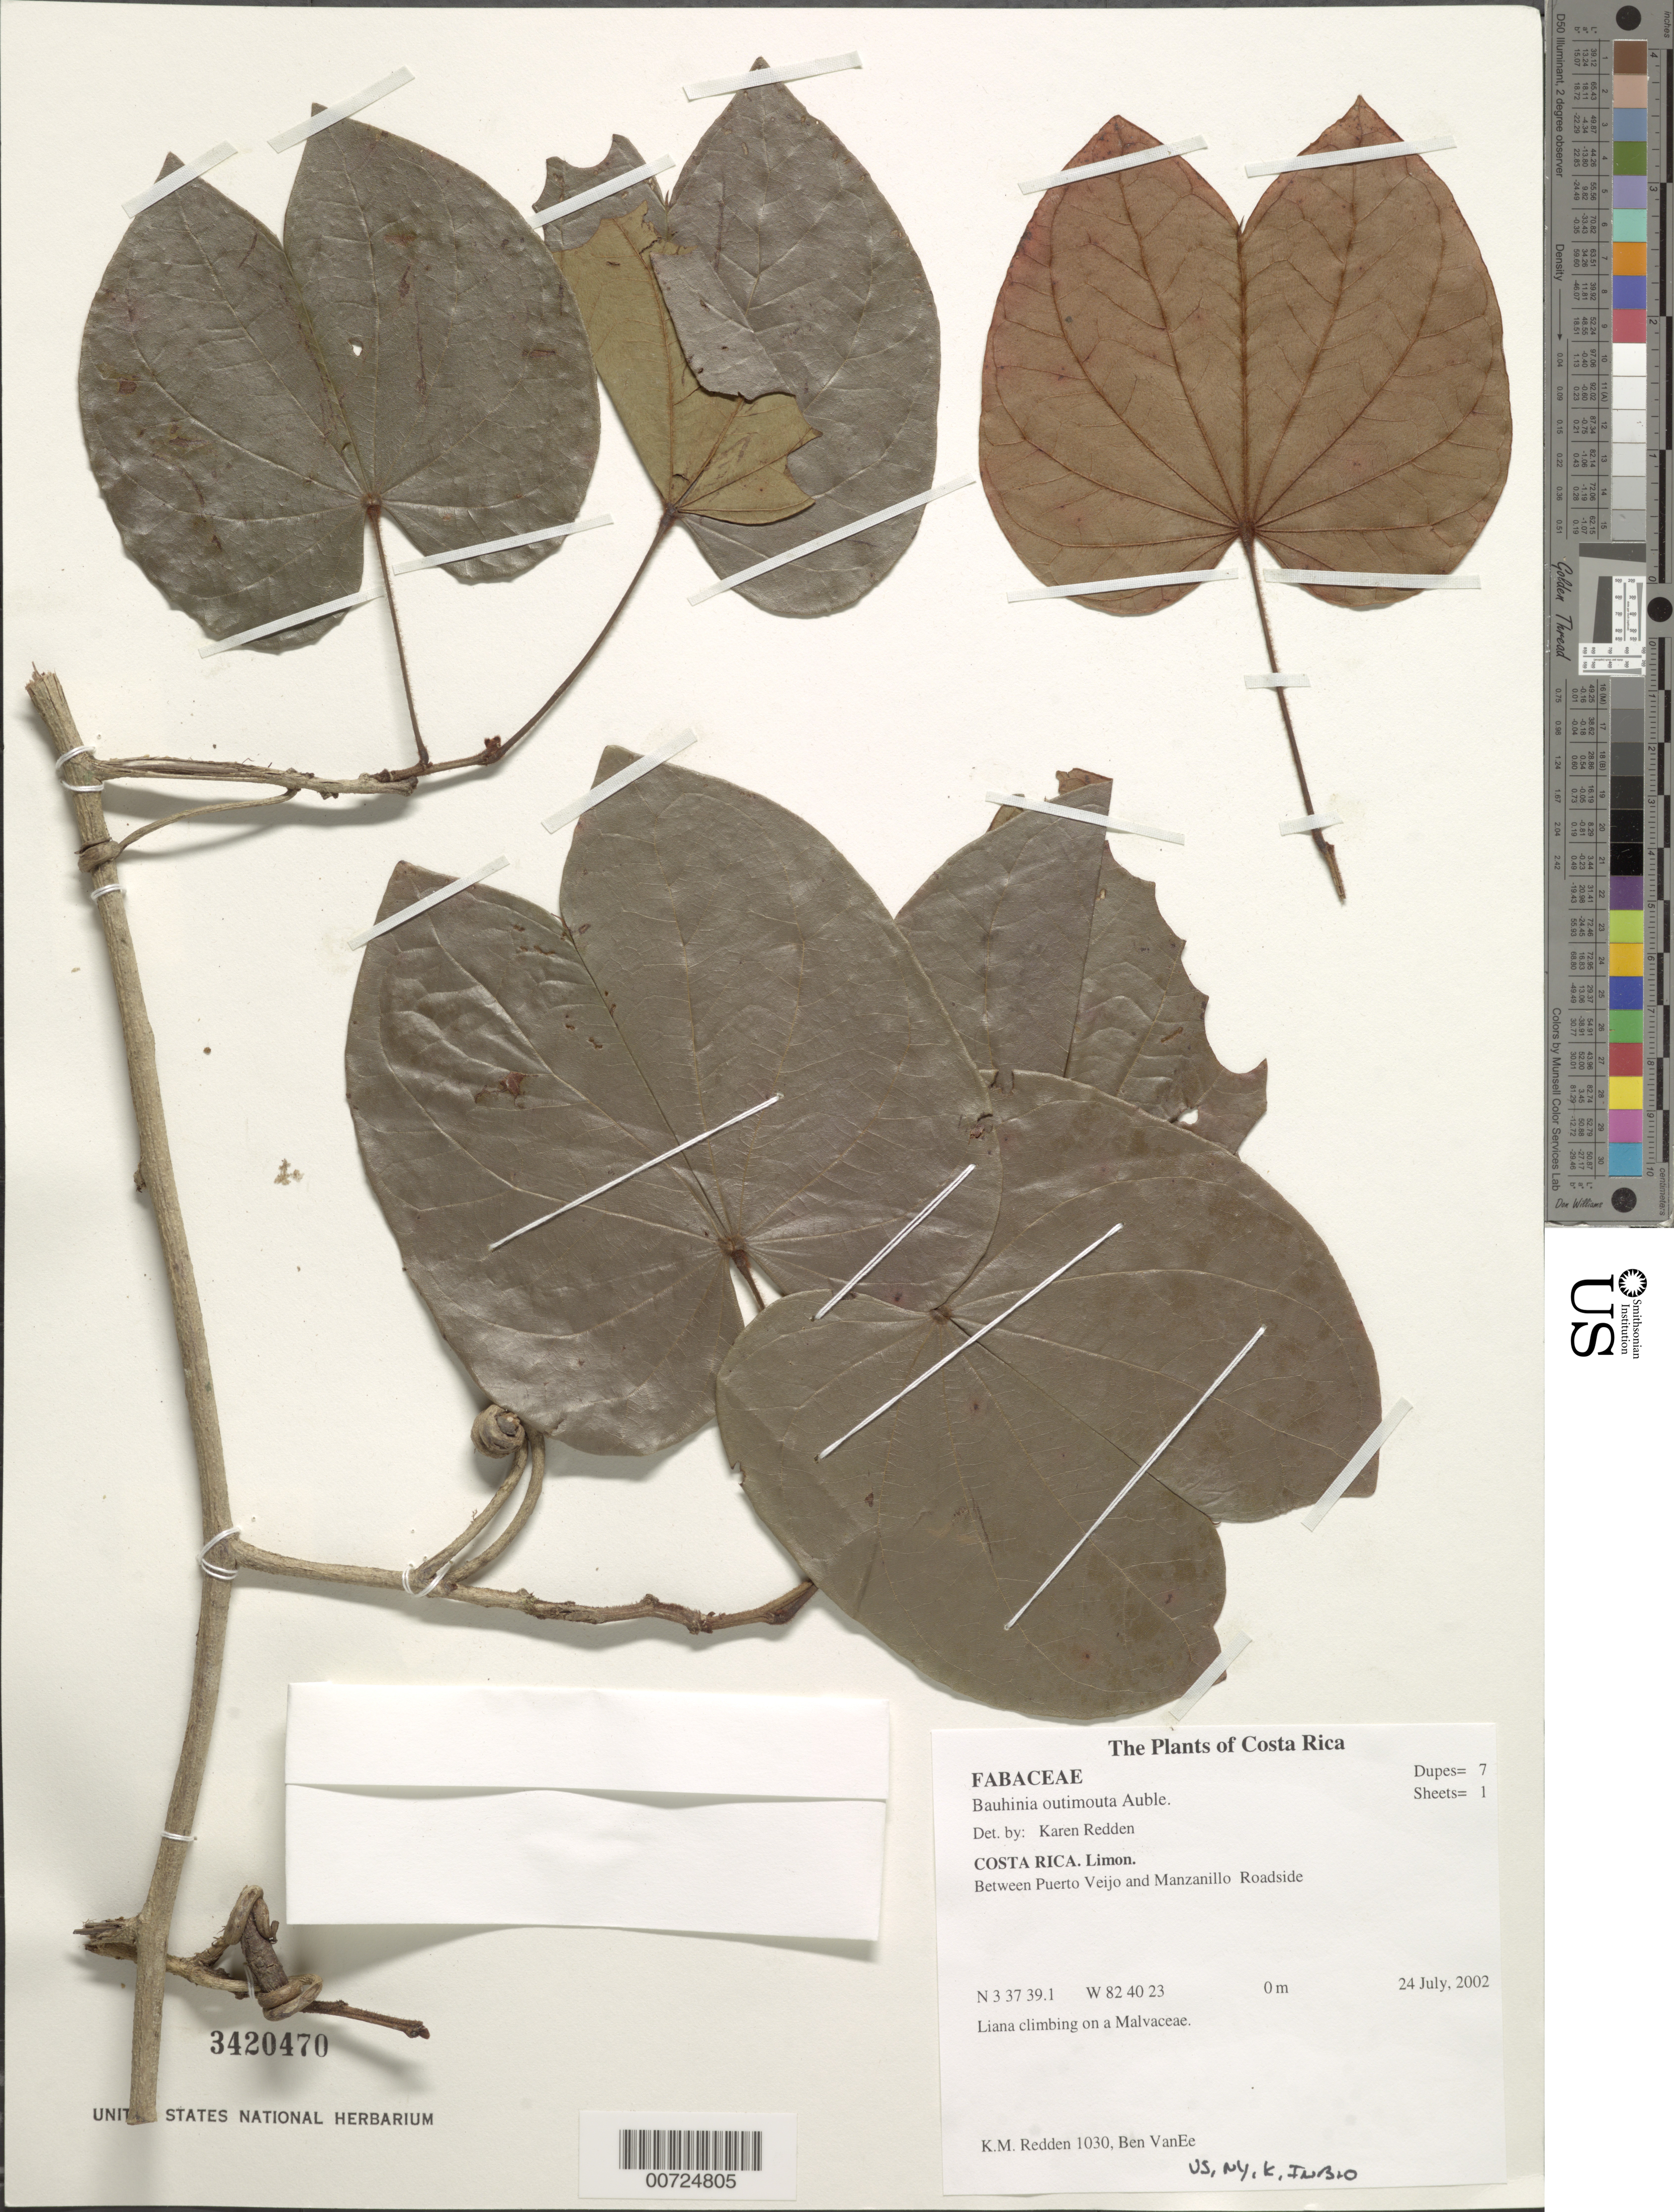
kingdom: Plantae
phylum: Tracheophyta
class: Magnoliopsida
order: Fabales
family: Fabaceae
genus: Bauhinia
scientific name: Bauhinia outimouta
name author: Aubl.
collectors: K. M. Redden & B. VanEe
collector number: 1030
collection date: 2002-07-24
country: Costa Rica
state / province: Limón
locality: Between Puerto Veijo an d Manzanillo Roadside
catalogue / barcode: US 3420470